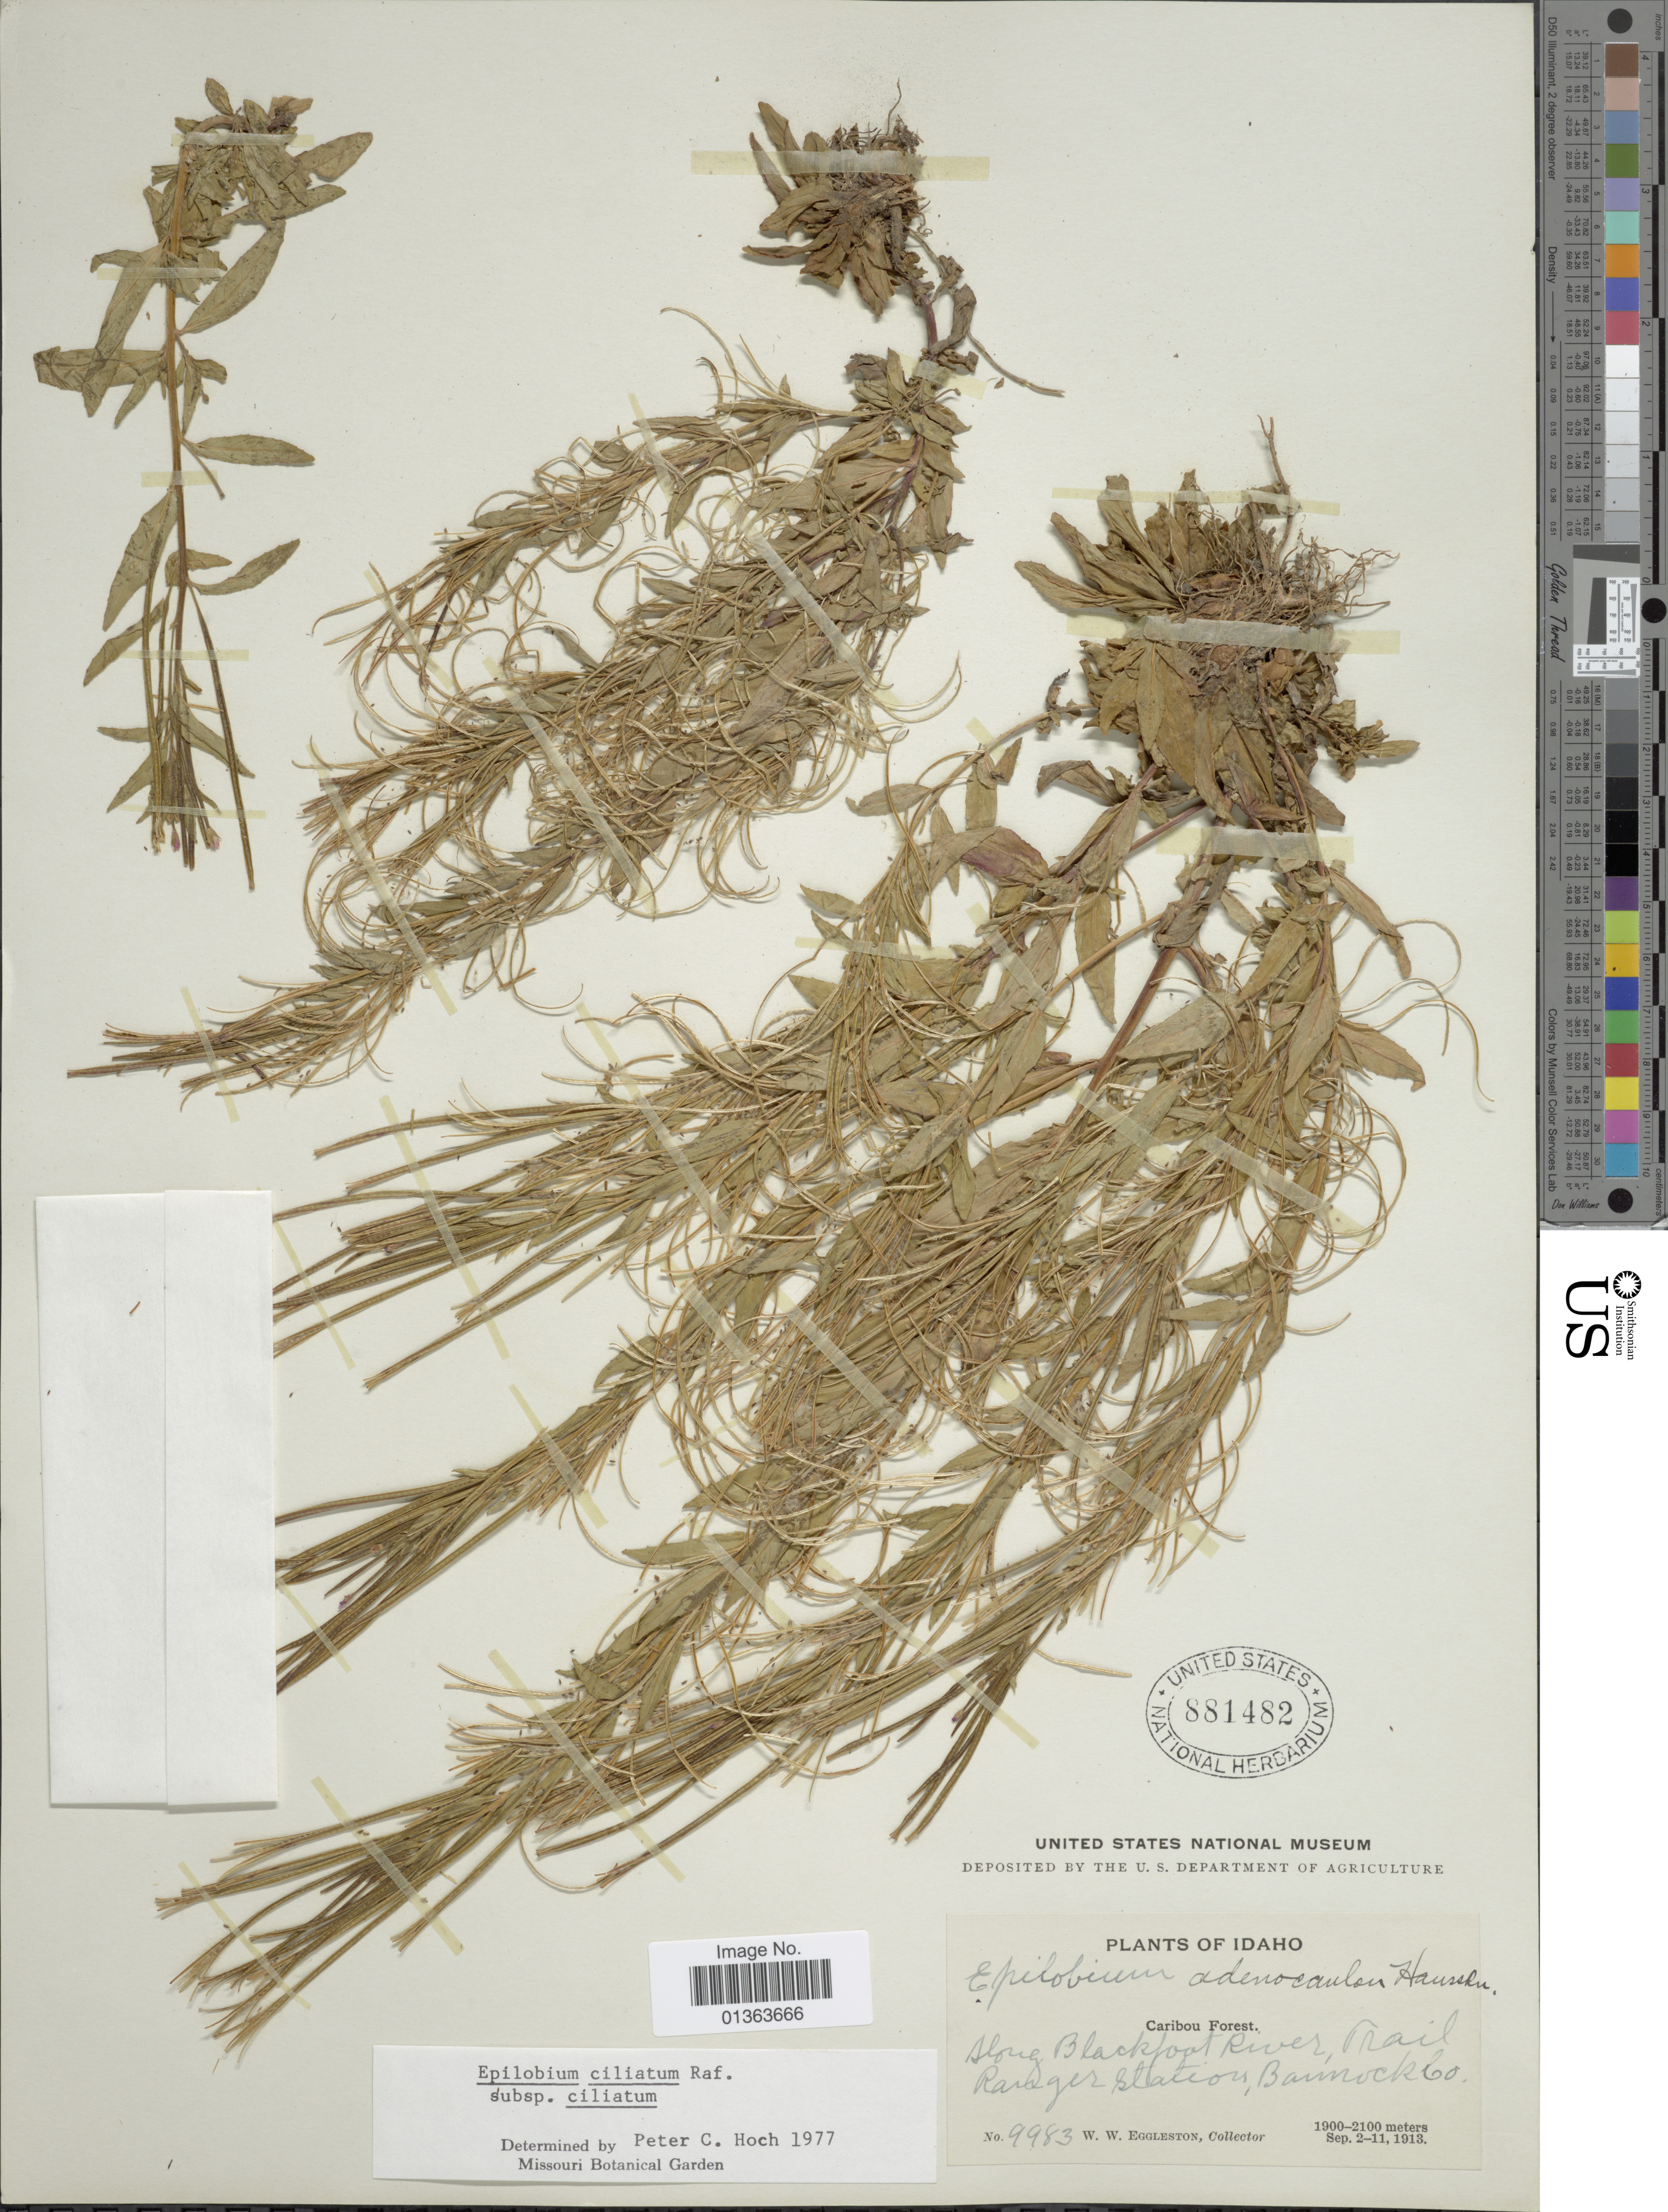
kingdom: Plantae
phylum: Tracheophyta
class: Magnoliopsida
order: Myrtales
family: Onagraceae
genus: Epilobium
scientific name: Epilobium ciliatum subsp. ciliatum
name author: Raf.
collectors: W. W. Eggleston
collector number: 9983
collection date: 1913-09-02/1913-09-11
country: United States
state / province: Idaho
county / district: Bannock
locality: Caribou Forest. Along Blackfoot River, trail Ranger Station, Bannock Co.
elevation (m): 1900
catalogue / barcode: US 881482